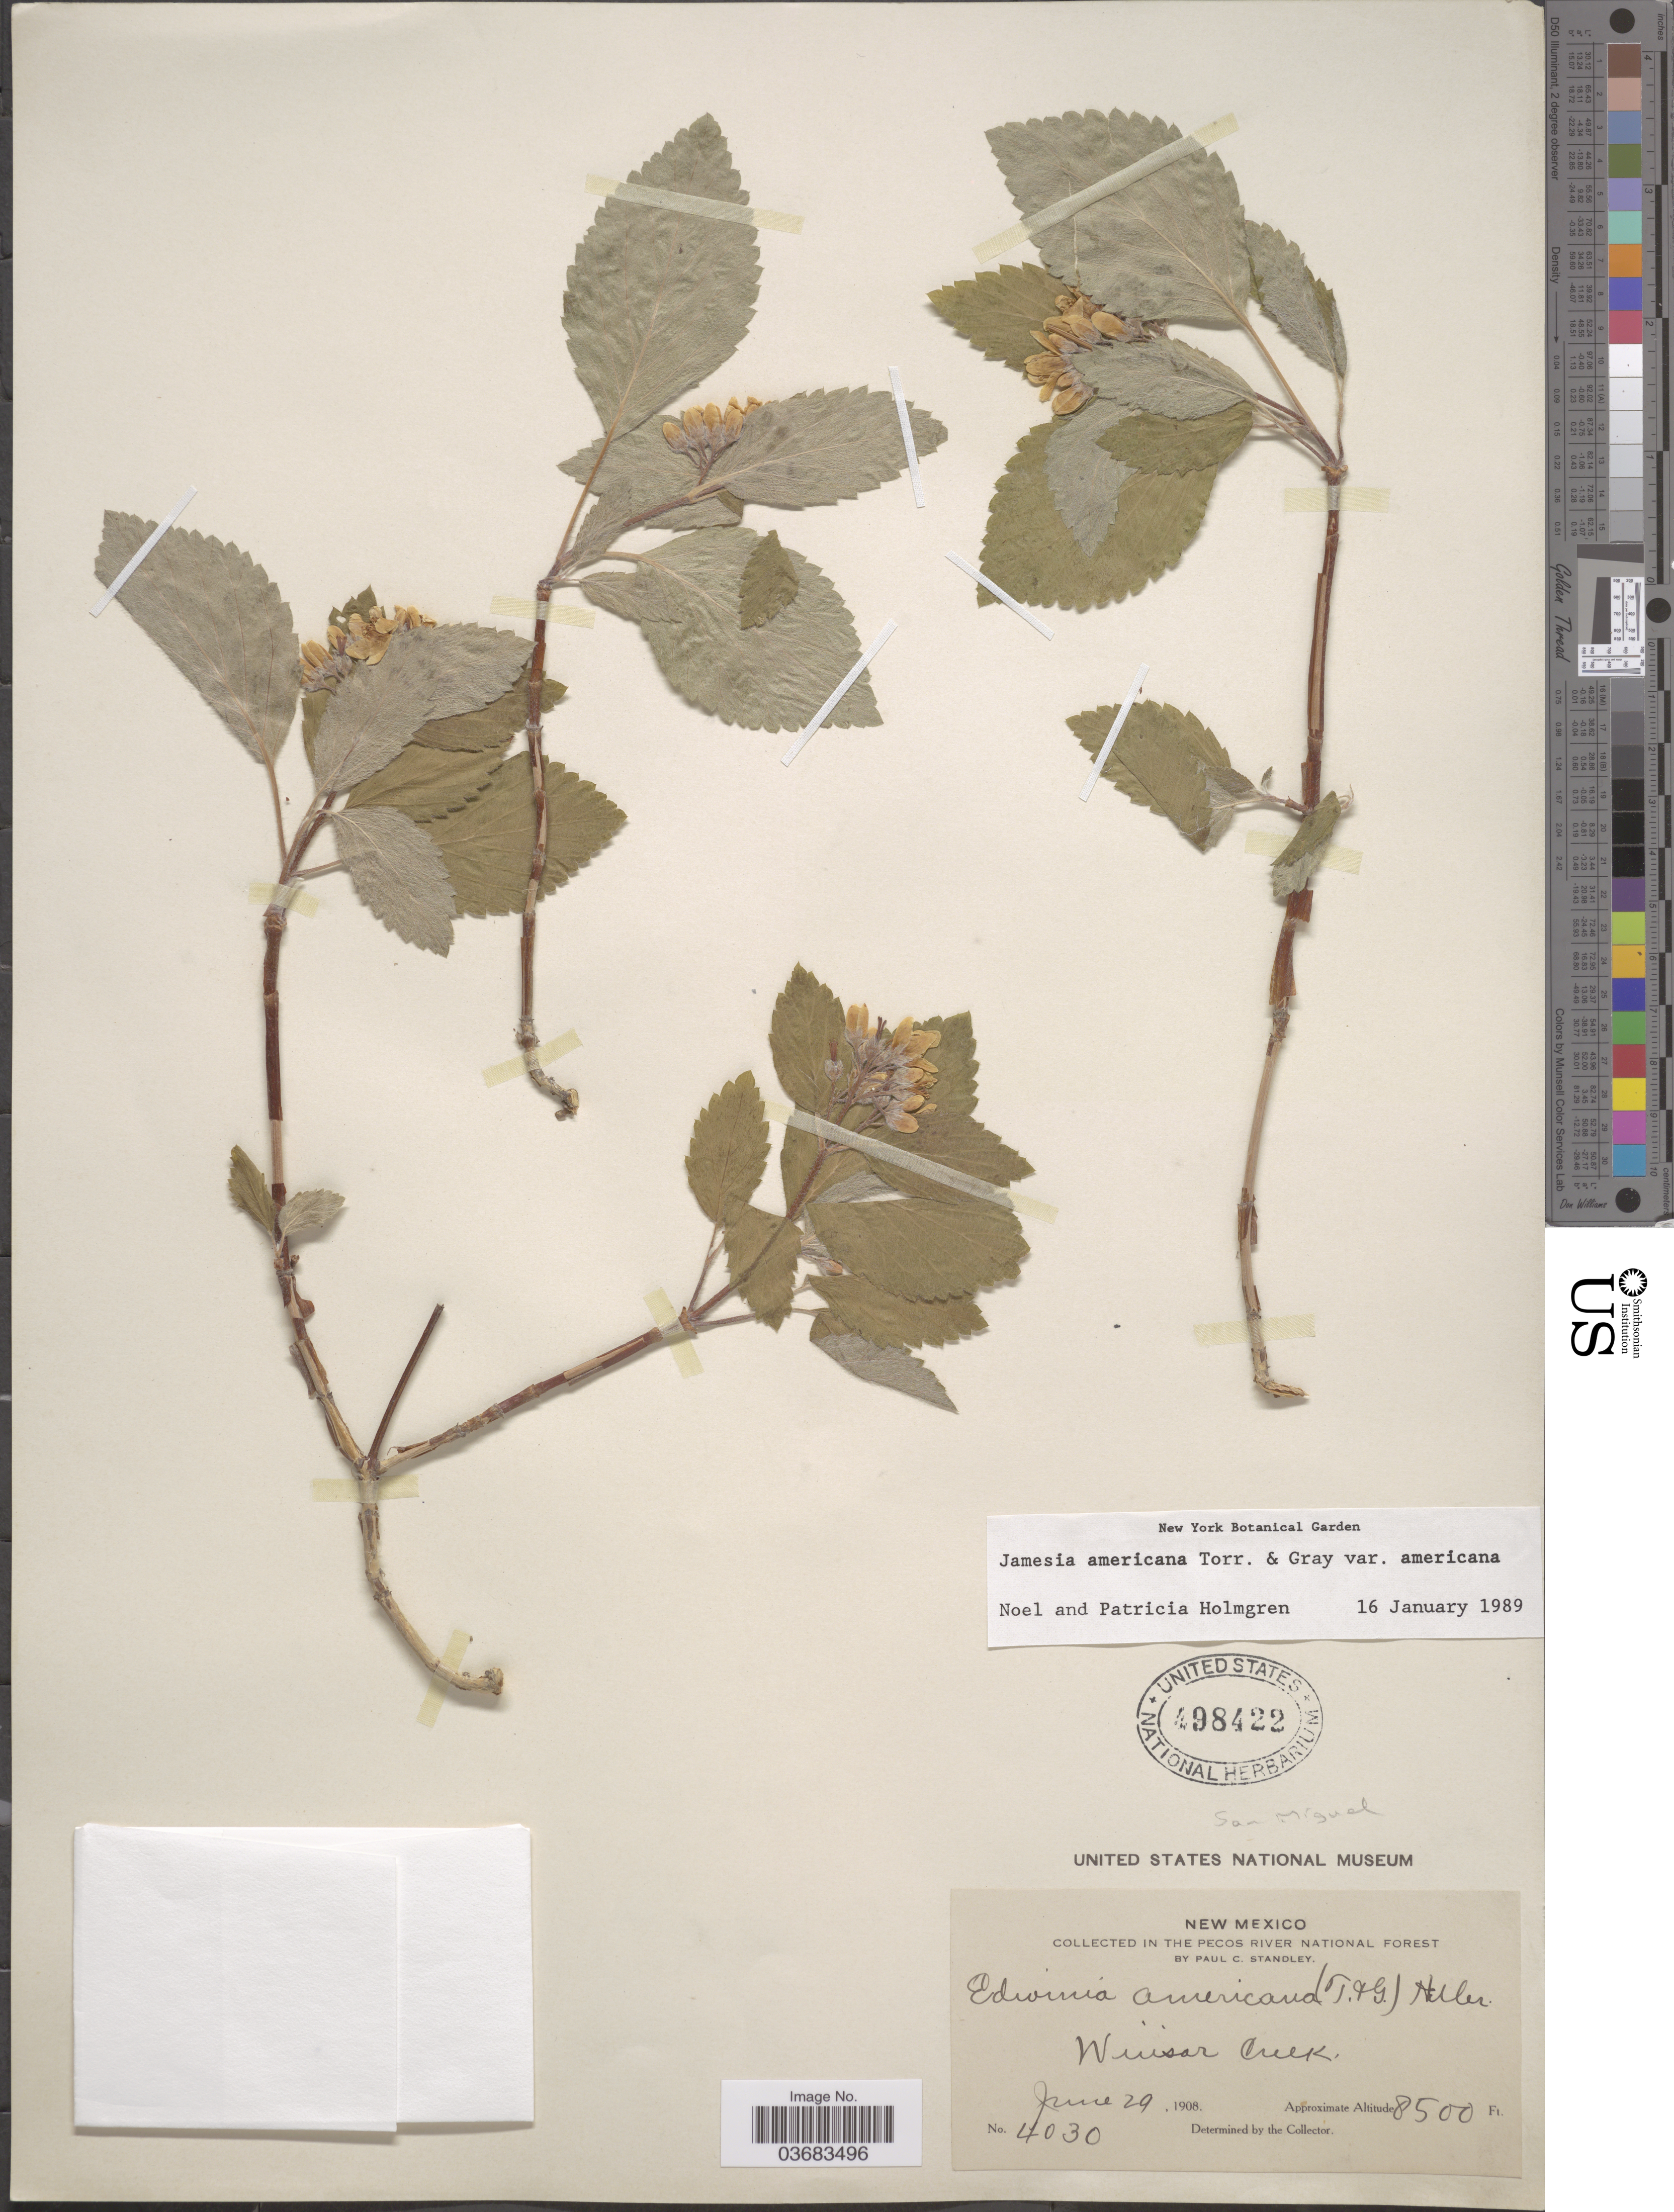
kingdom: Plantae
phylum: Tracheophyta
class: Magnoliopsida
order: Cornales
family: Hydrangeaceae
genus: Edwinia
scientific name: Edwinia americana var. americana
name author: (Torr. & A. Gray) A. Heller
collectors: P. C. Standley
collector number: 4030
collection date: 1908-06-29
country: United States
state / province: New Mexico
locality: San Miguel. In the Pecos River National Forest. Winsor Creek.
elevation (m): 2591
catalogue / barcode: US 498422